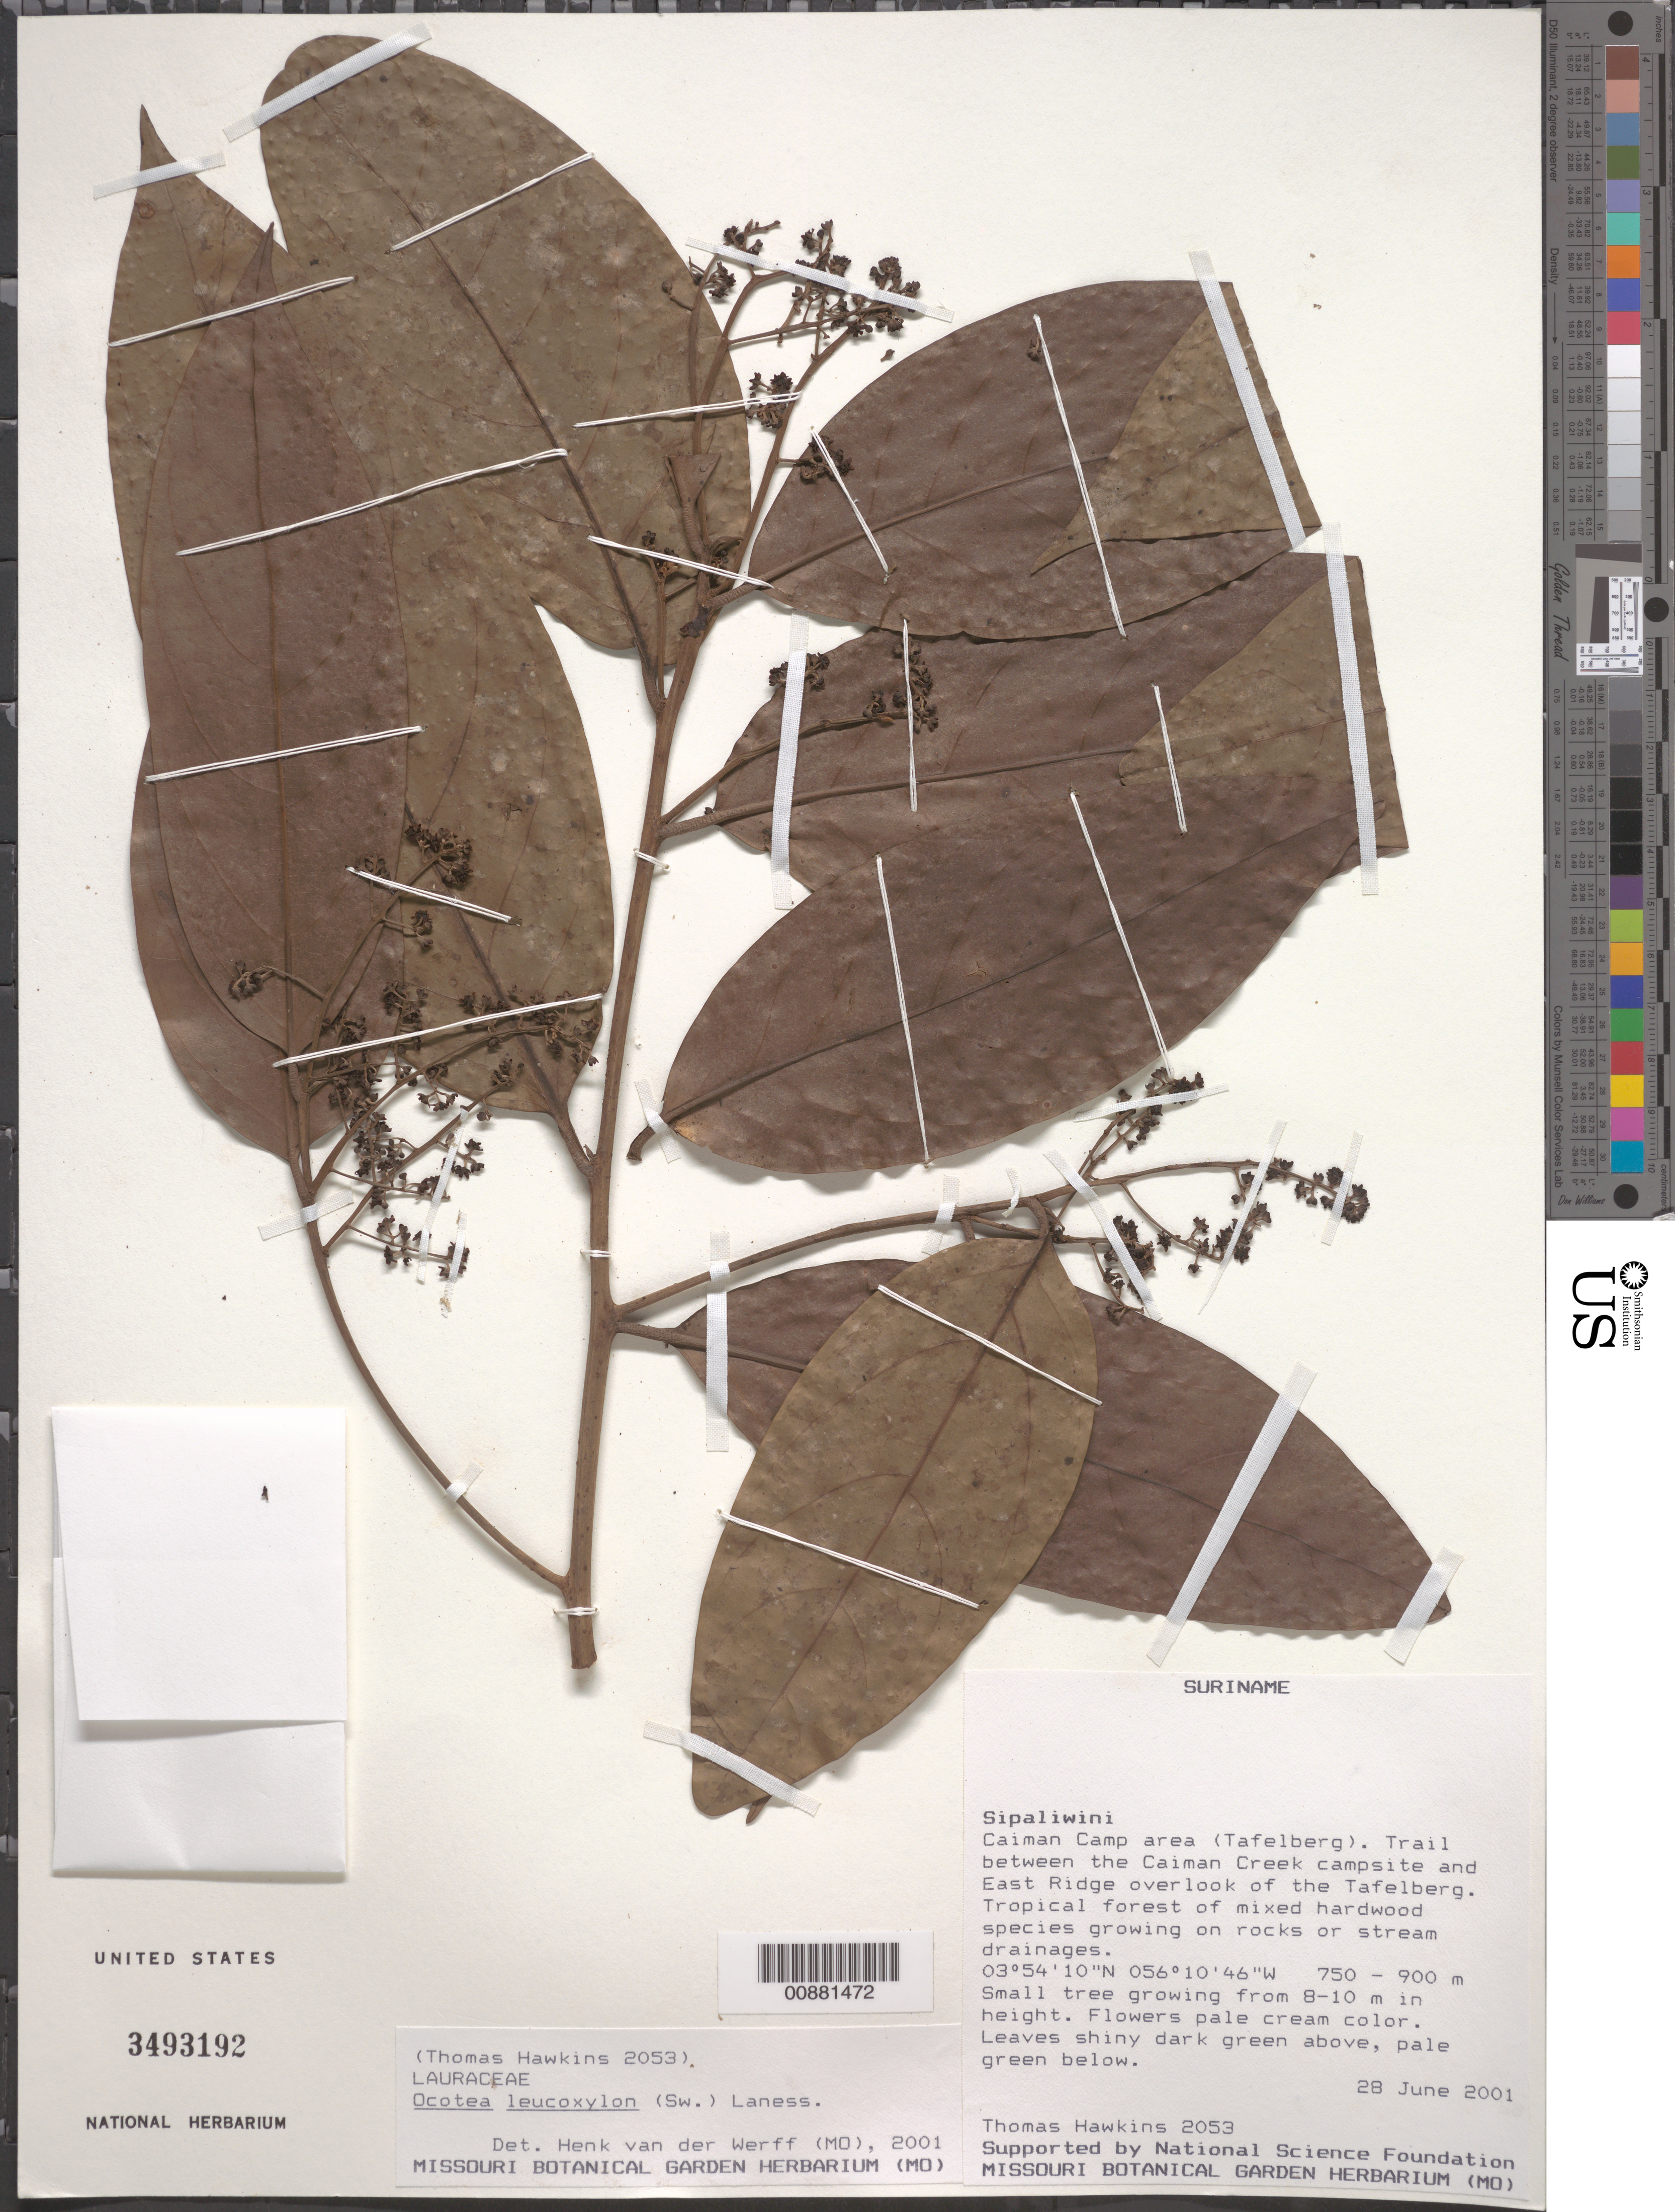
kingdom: Plantae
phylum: Tracheophyta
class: Magnoliopsida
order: Laurales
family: Lauraceae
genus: Ocotea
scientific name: Ocotea leucoxylon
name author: (Sw.) Laness.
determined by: van der Werff, H., (MO), Missouri Botanical Garden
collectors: T. Hawkins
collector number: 2053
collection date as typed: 28-Jun-01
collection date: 2001-06-28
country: Suriname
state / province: Sipaliwini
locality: Tafelberg (Table Mountain), Caiman Camp area, trail between the Caiman Creek campsite and the East Ridge overlook of the Tafelberg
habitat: Tropical forest of mixed hardwood species growing on sandstone rocks or stream drainages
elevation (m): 750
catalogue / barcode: US 3493192